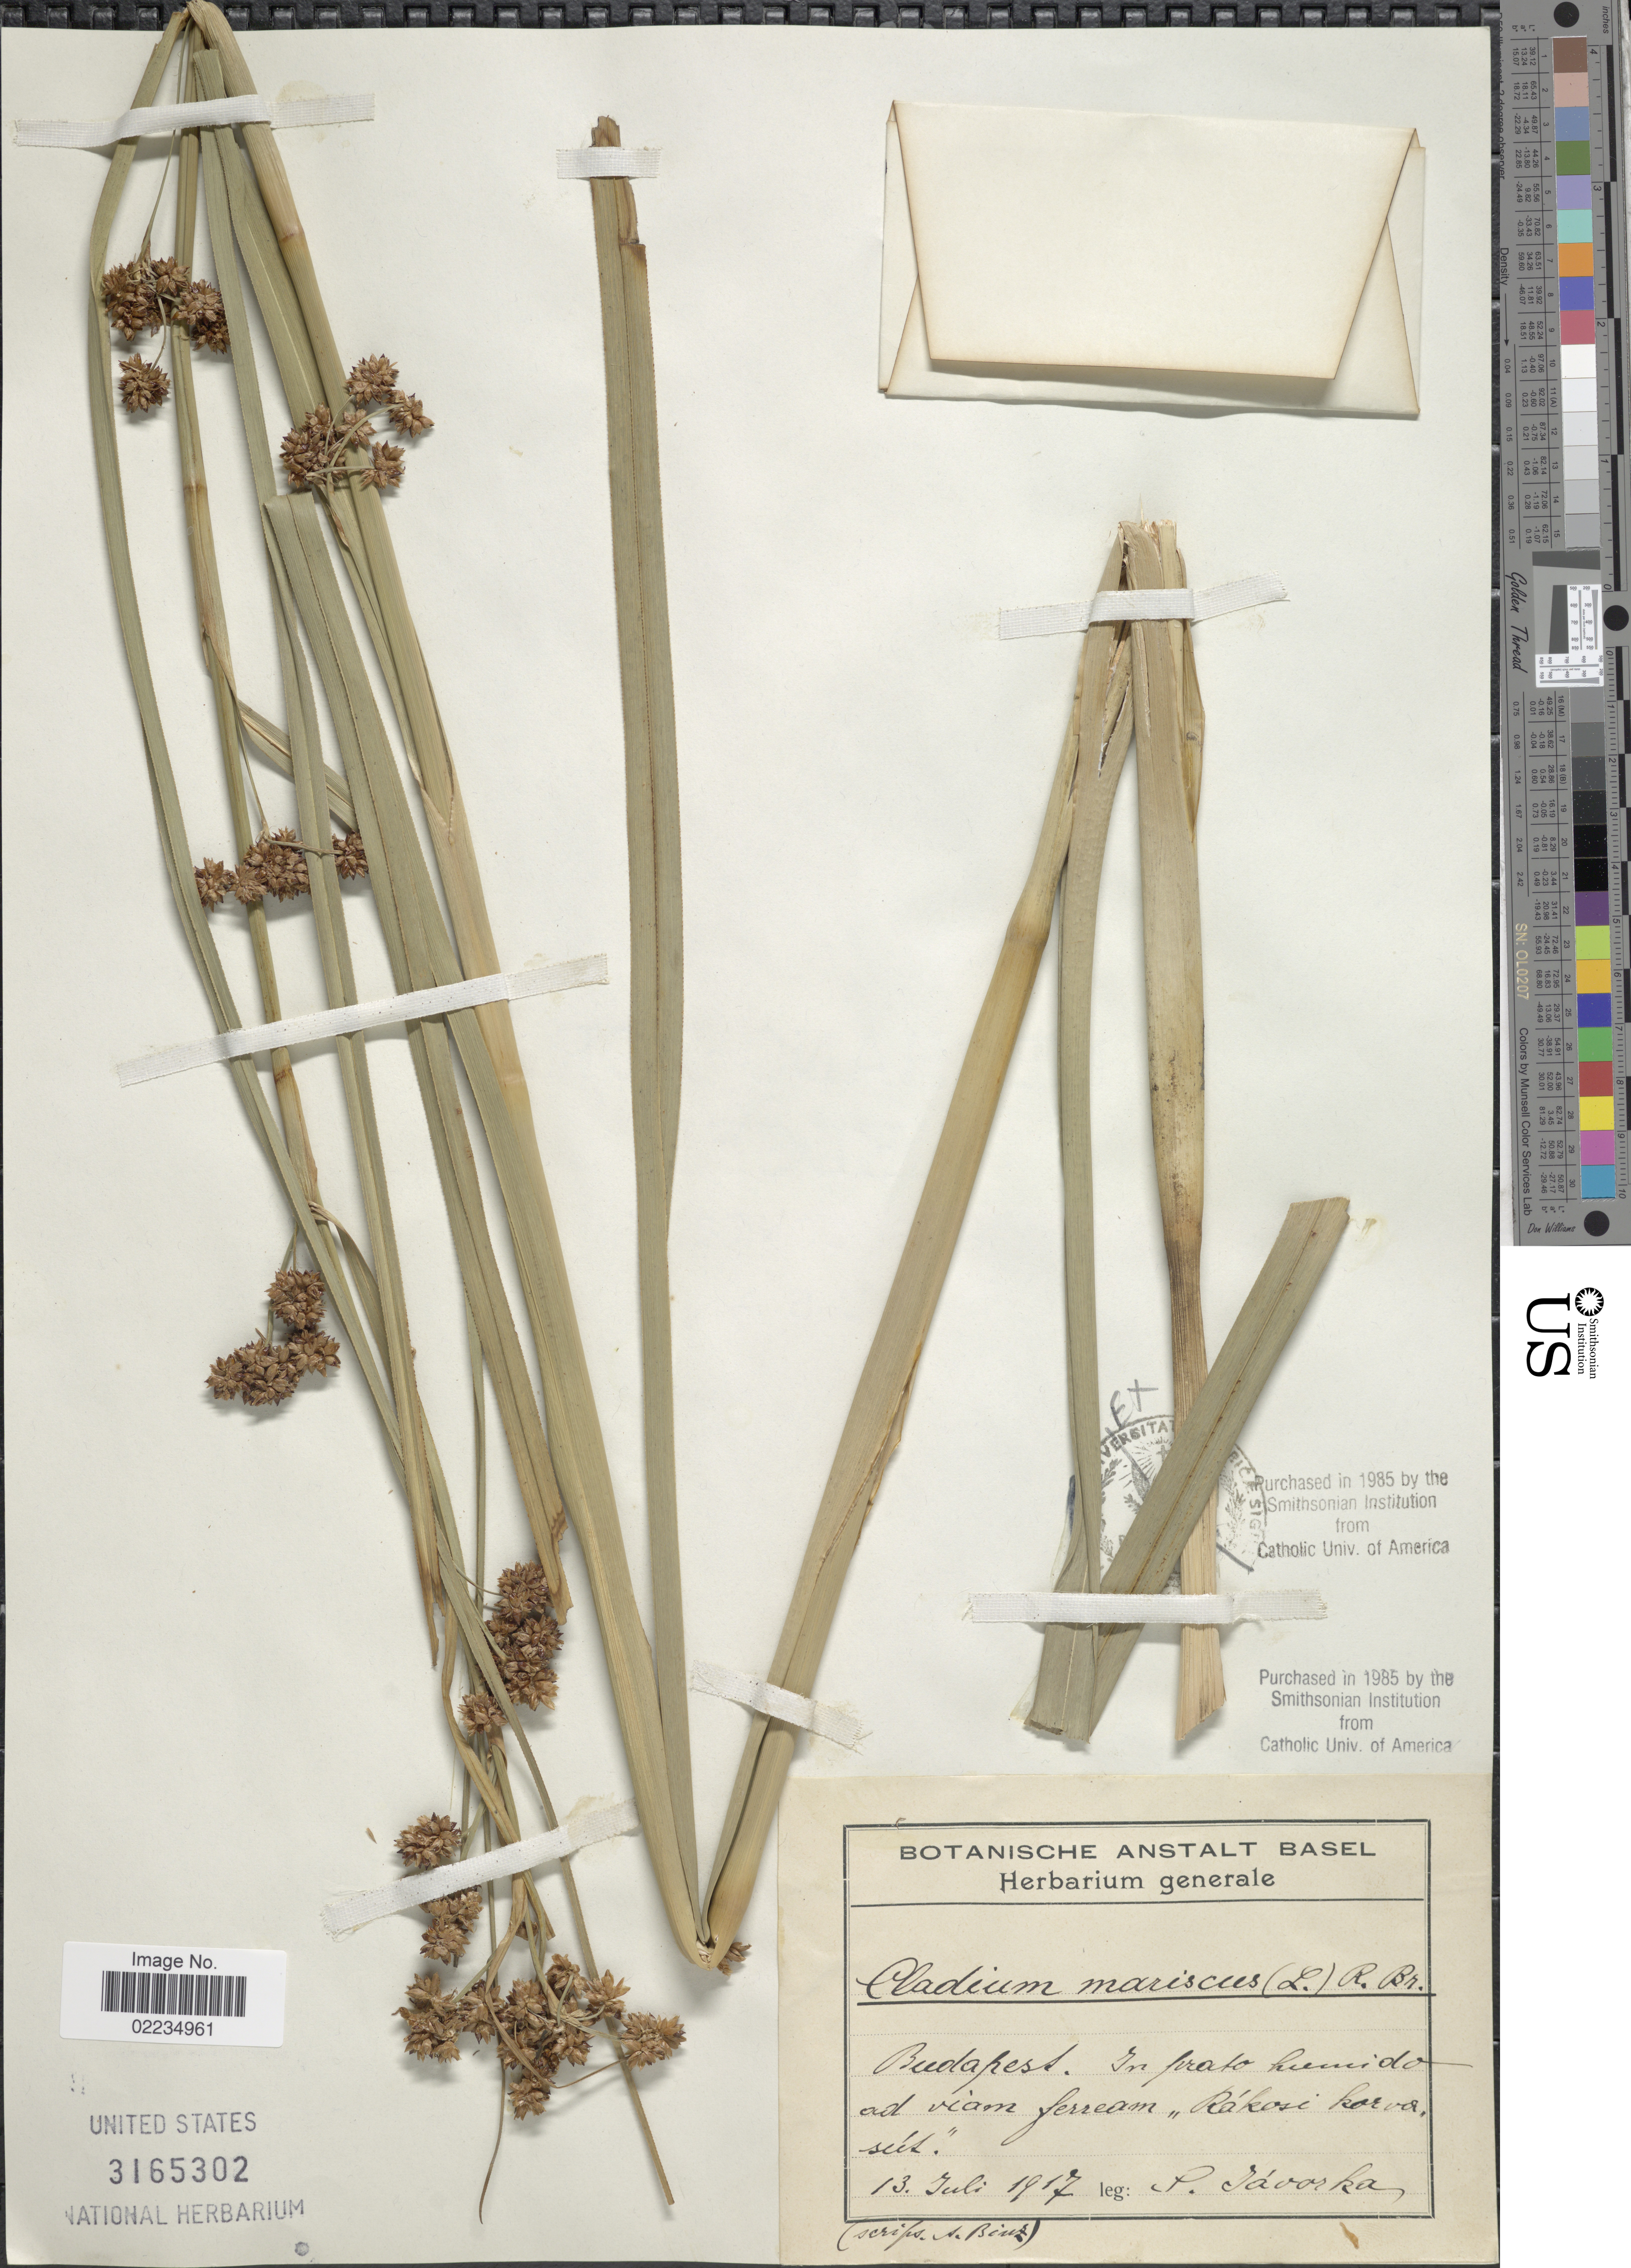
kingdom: Plantae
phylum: Tracheophyta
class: Liliopsida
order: Poales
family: Cyperaceae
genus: Cladium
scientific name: Cladium mariscus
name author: (L.) Pohl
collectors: P. Javorka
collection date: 1917-07-13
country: Hungary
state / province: Budapest, Capital District of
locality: Budapest, In prato humido ad viam ferream, Rakosi korvasut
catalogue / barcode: US 3165302